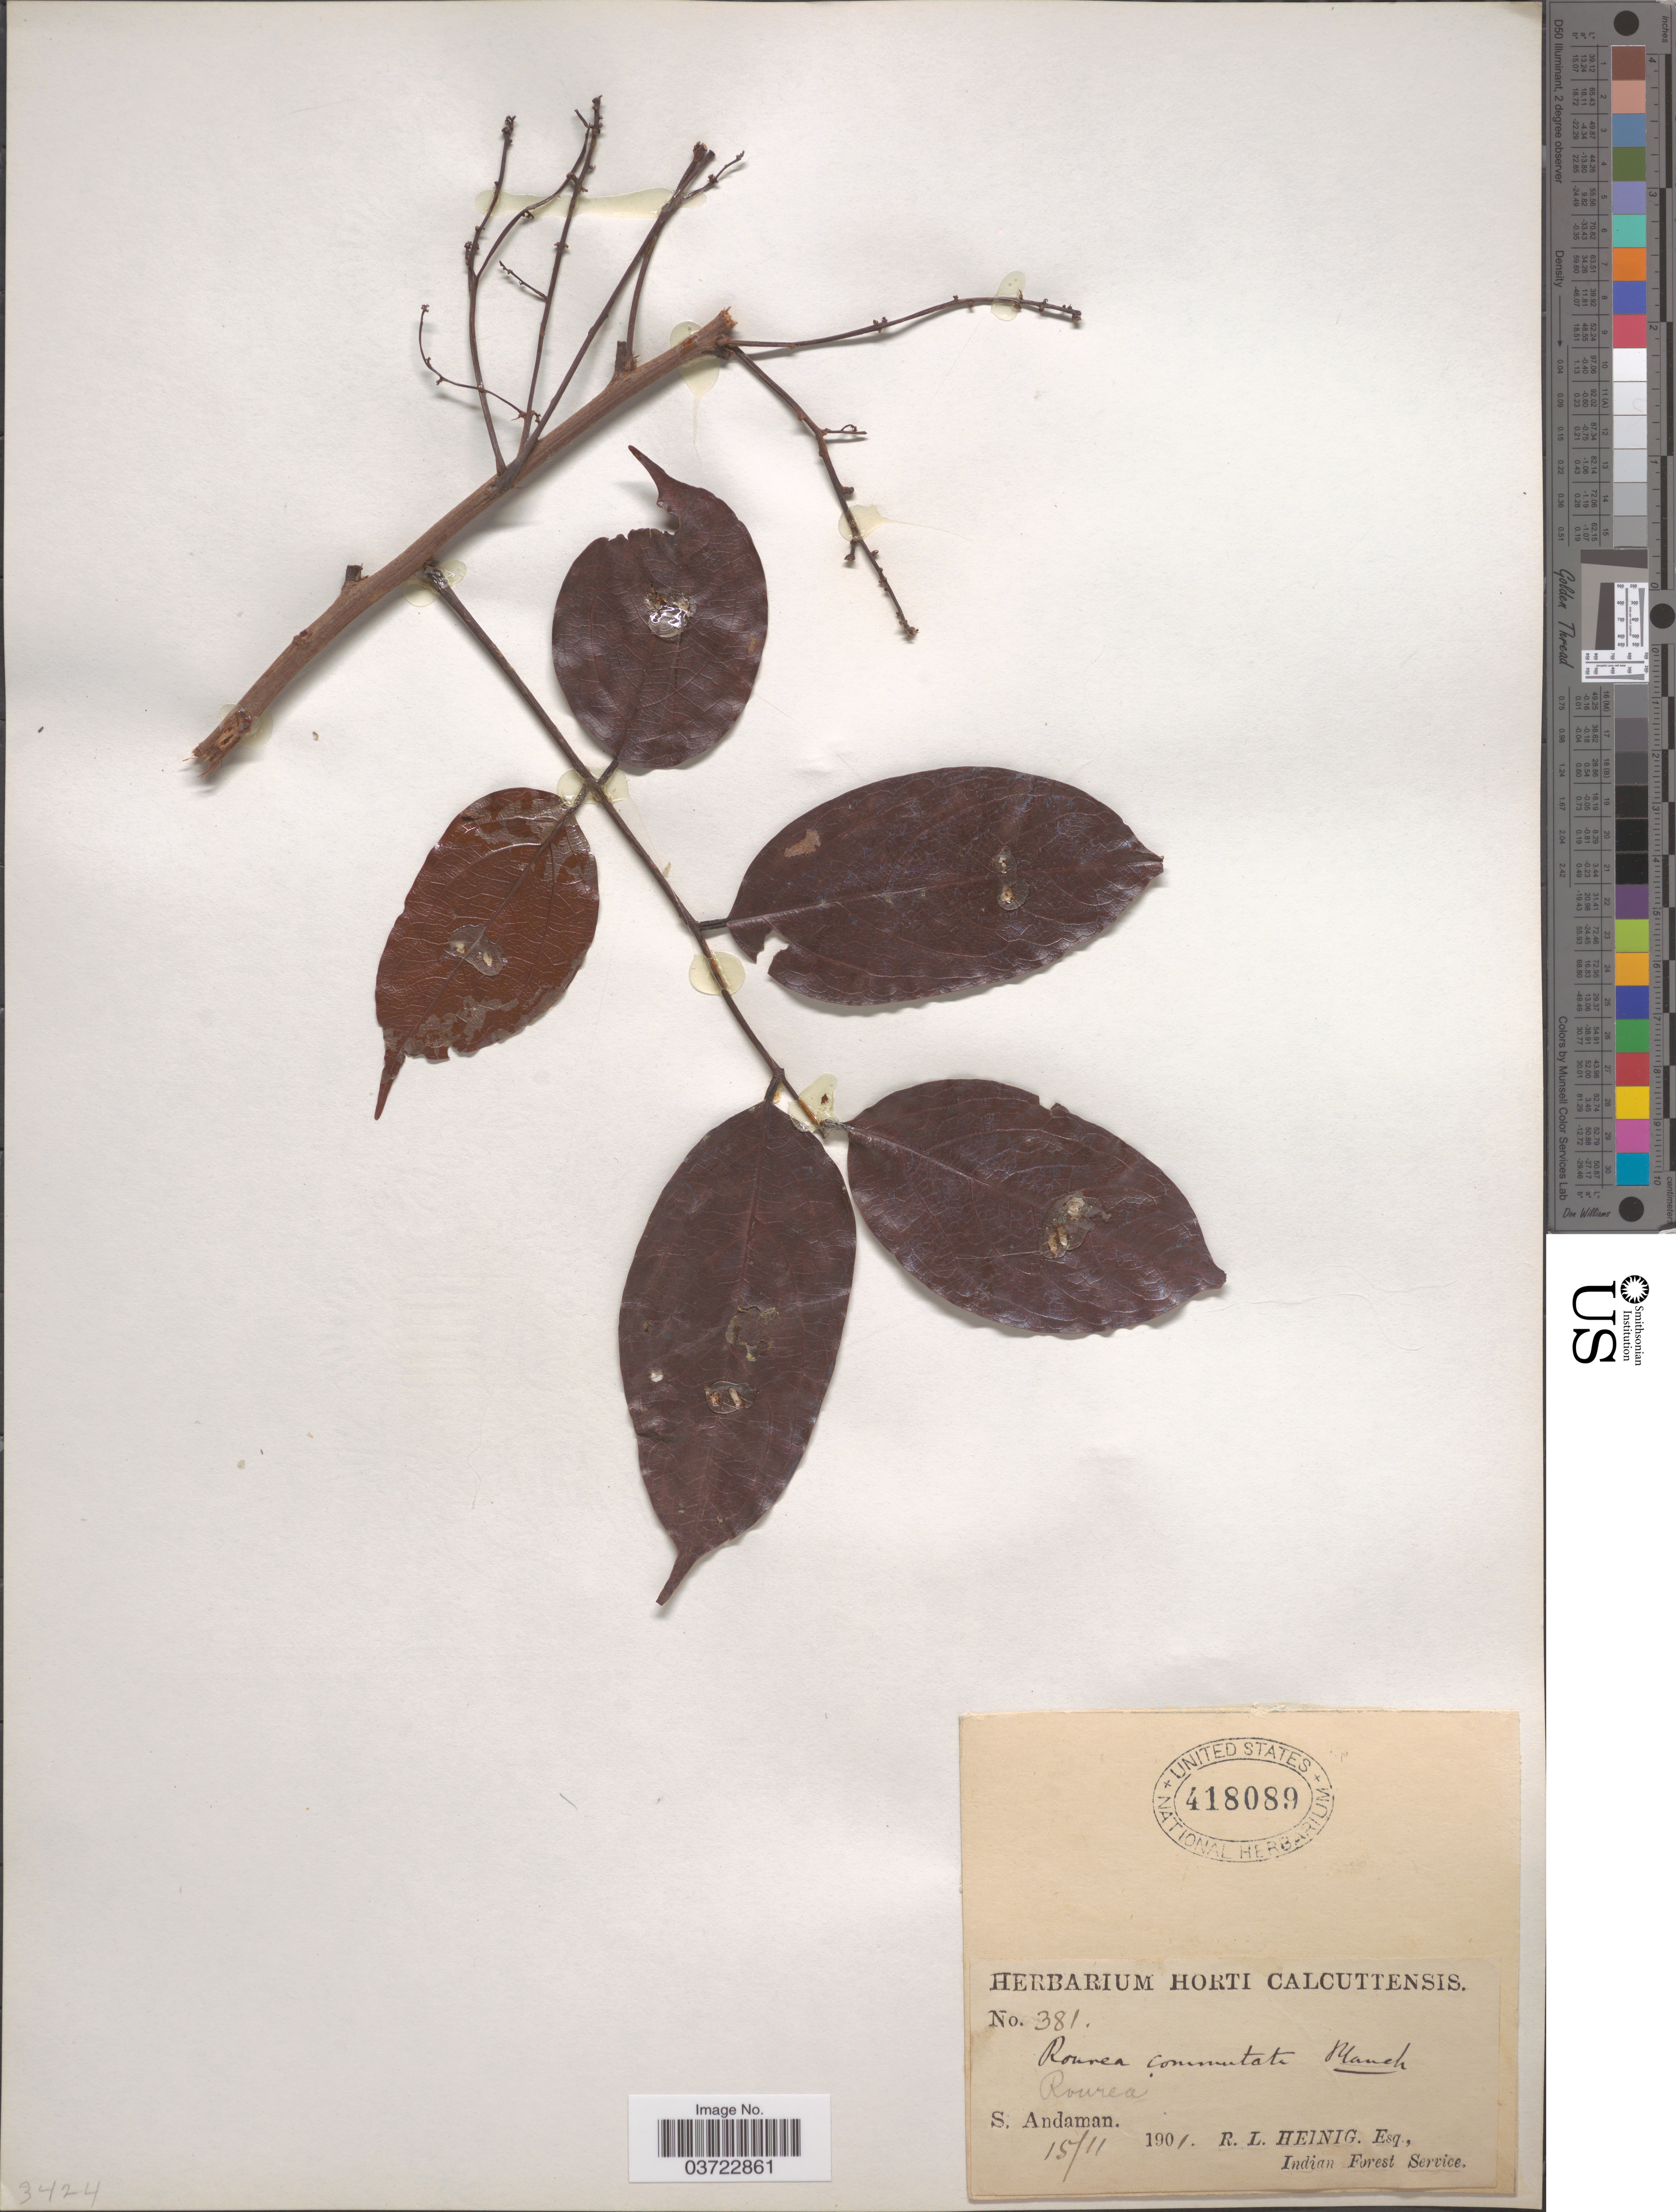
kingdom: Plantae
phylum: Tracheophyta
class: Magnoliopsida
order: Oxalidales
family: Connaraceae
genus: Rourea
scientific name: Rourea commutata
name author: Planch.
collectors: R. Heinig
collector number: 381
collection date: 1901-11-15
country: India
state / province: Andaman and Nicobar Islands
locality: S. Andaman.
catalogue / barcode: US 418089